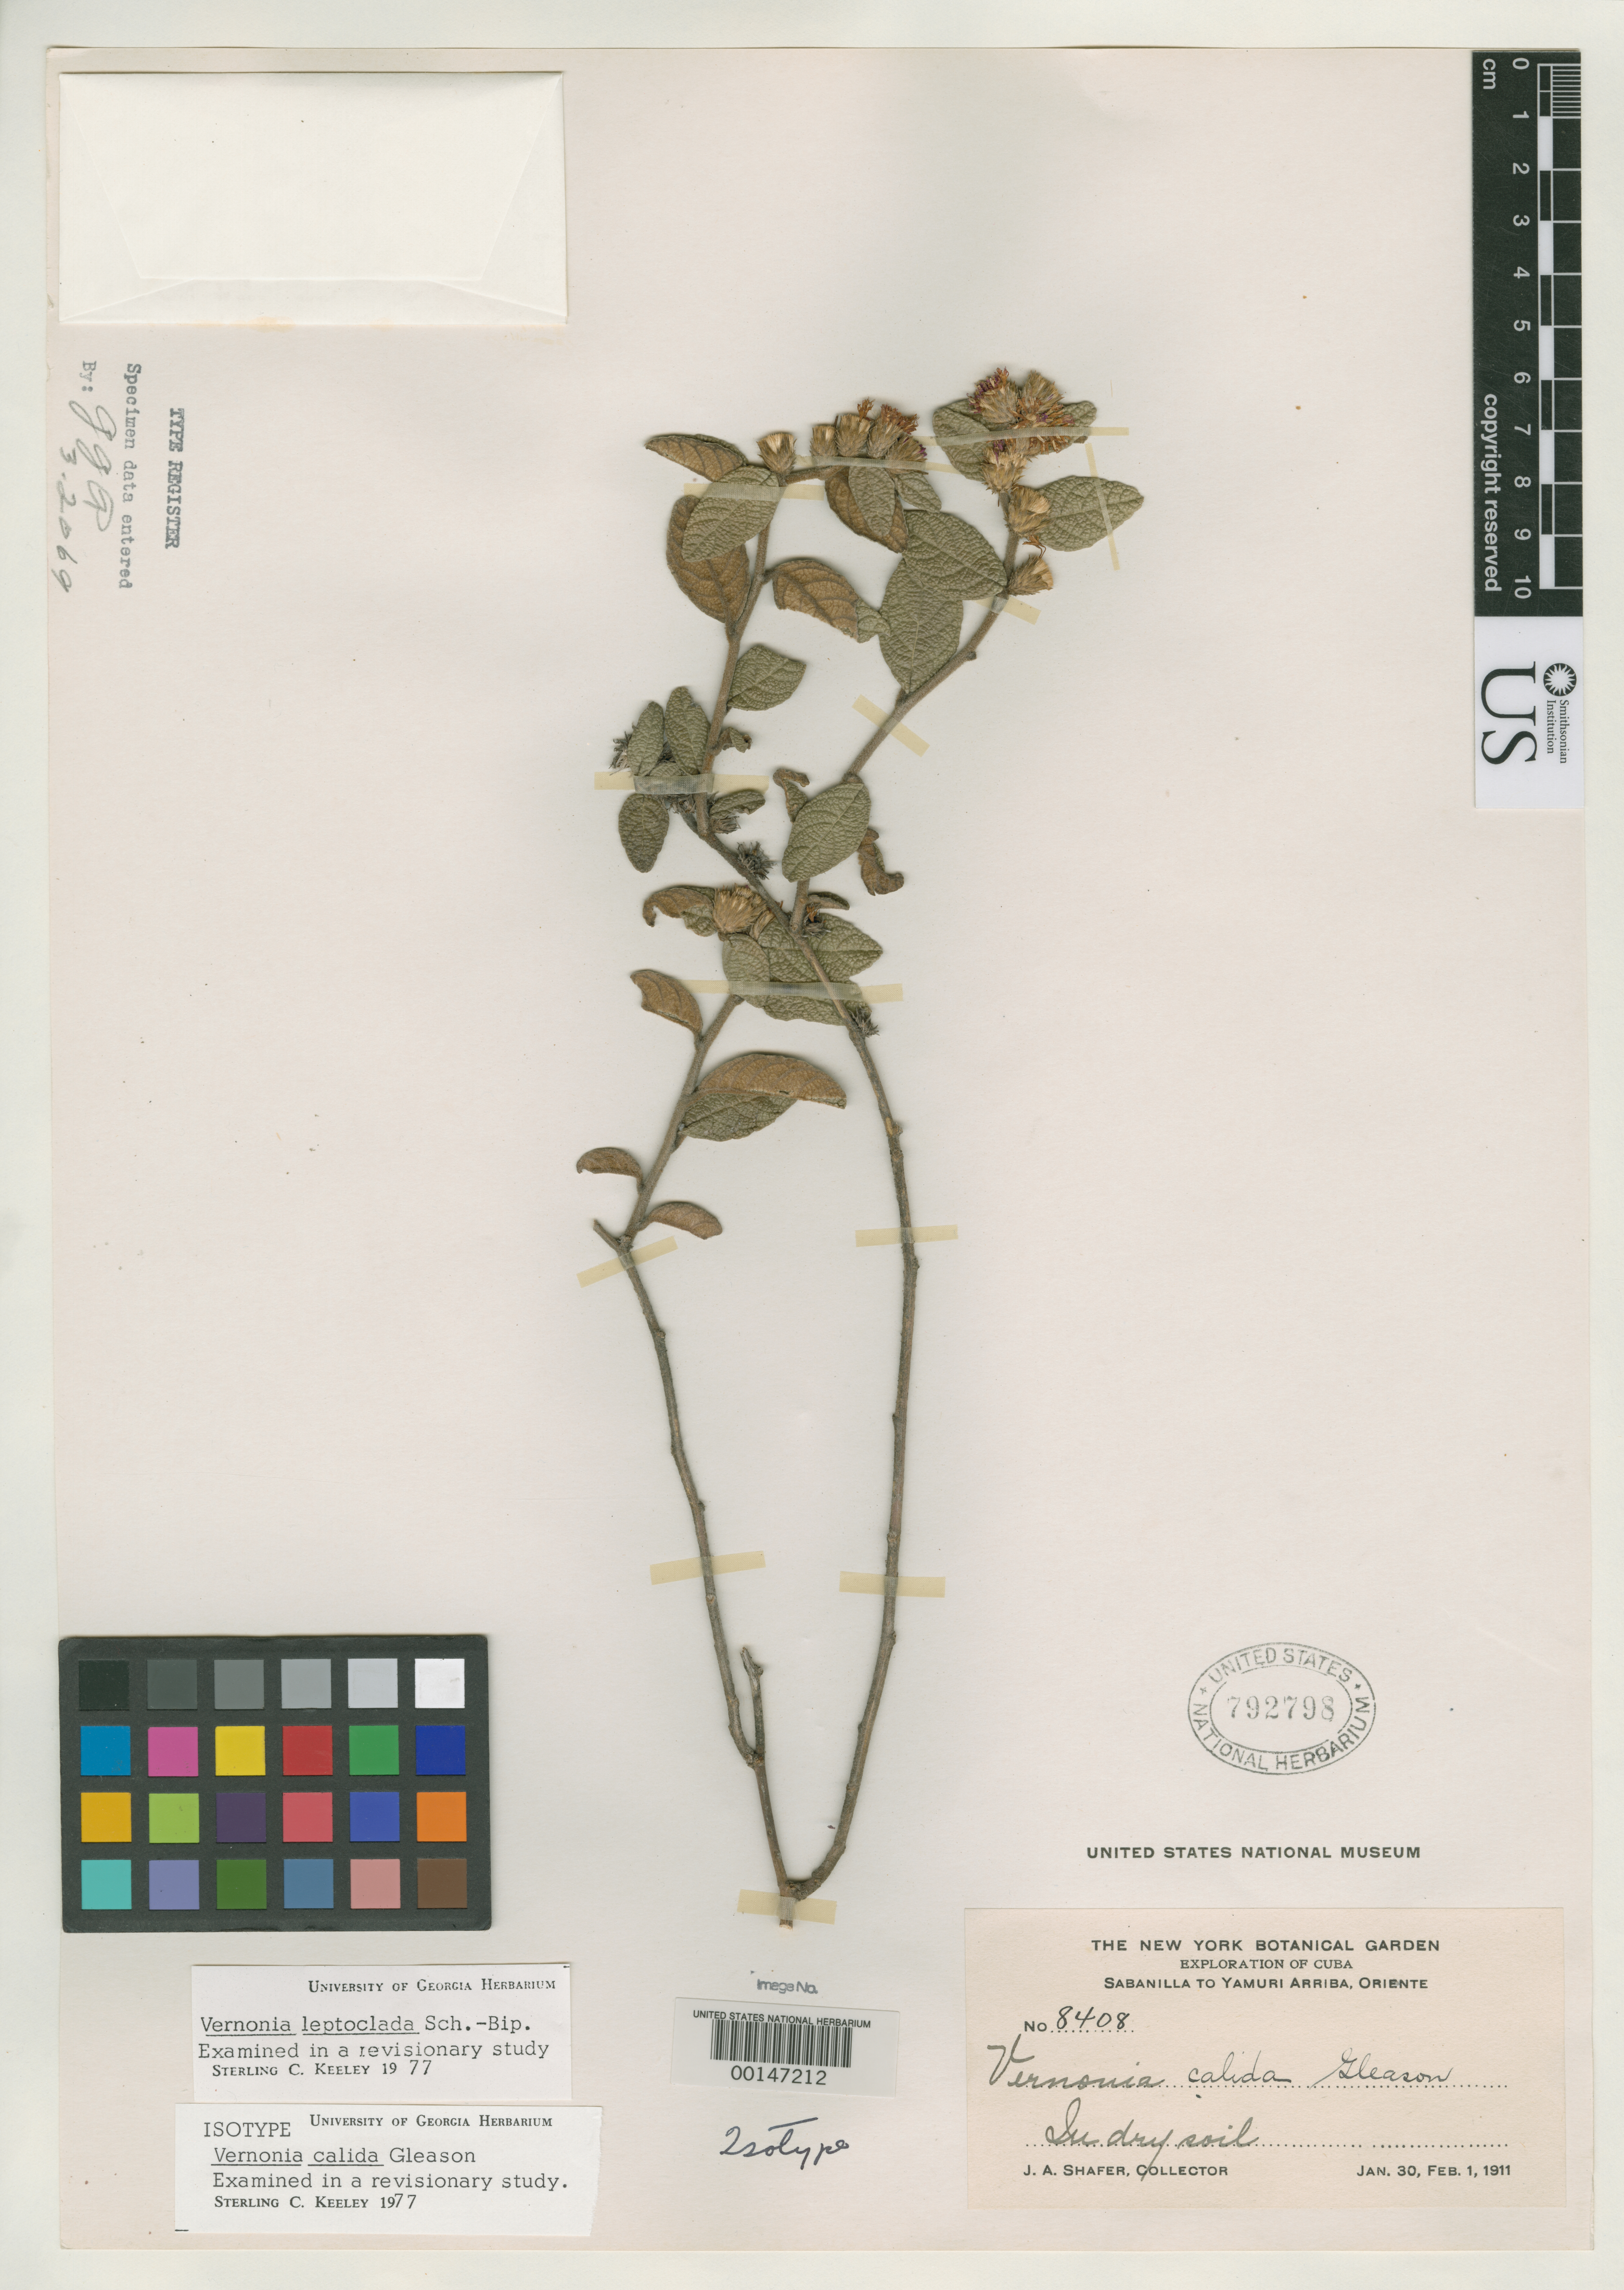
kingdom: Plantae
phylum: Tracheophyta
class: Magnoliopsida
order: Asterales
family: Asteraceae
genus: Vernonia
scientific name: Vernonia calida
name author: Gleason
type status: Isotype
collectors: J. A. Shafer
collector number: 8408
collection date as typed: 30 Jan 1911 to 01 Feb 1911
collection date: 1911-01-30/1911-02-01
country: Cuba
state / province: Oriente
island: Greater Antilles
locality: Sabanilla to Yamuri Arriba.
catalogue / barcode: US 792798